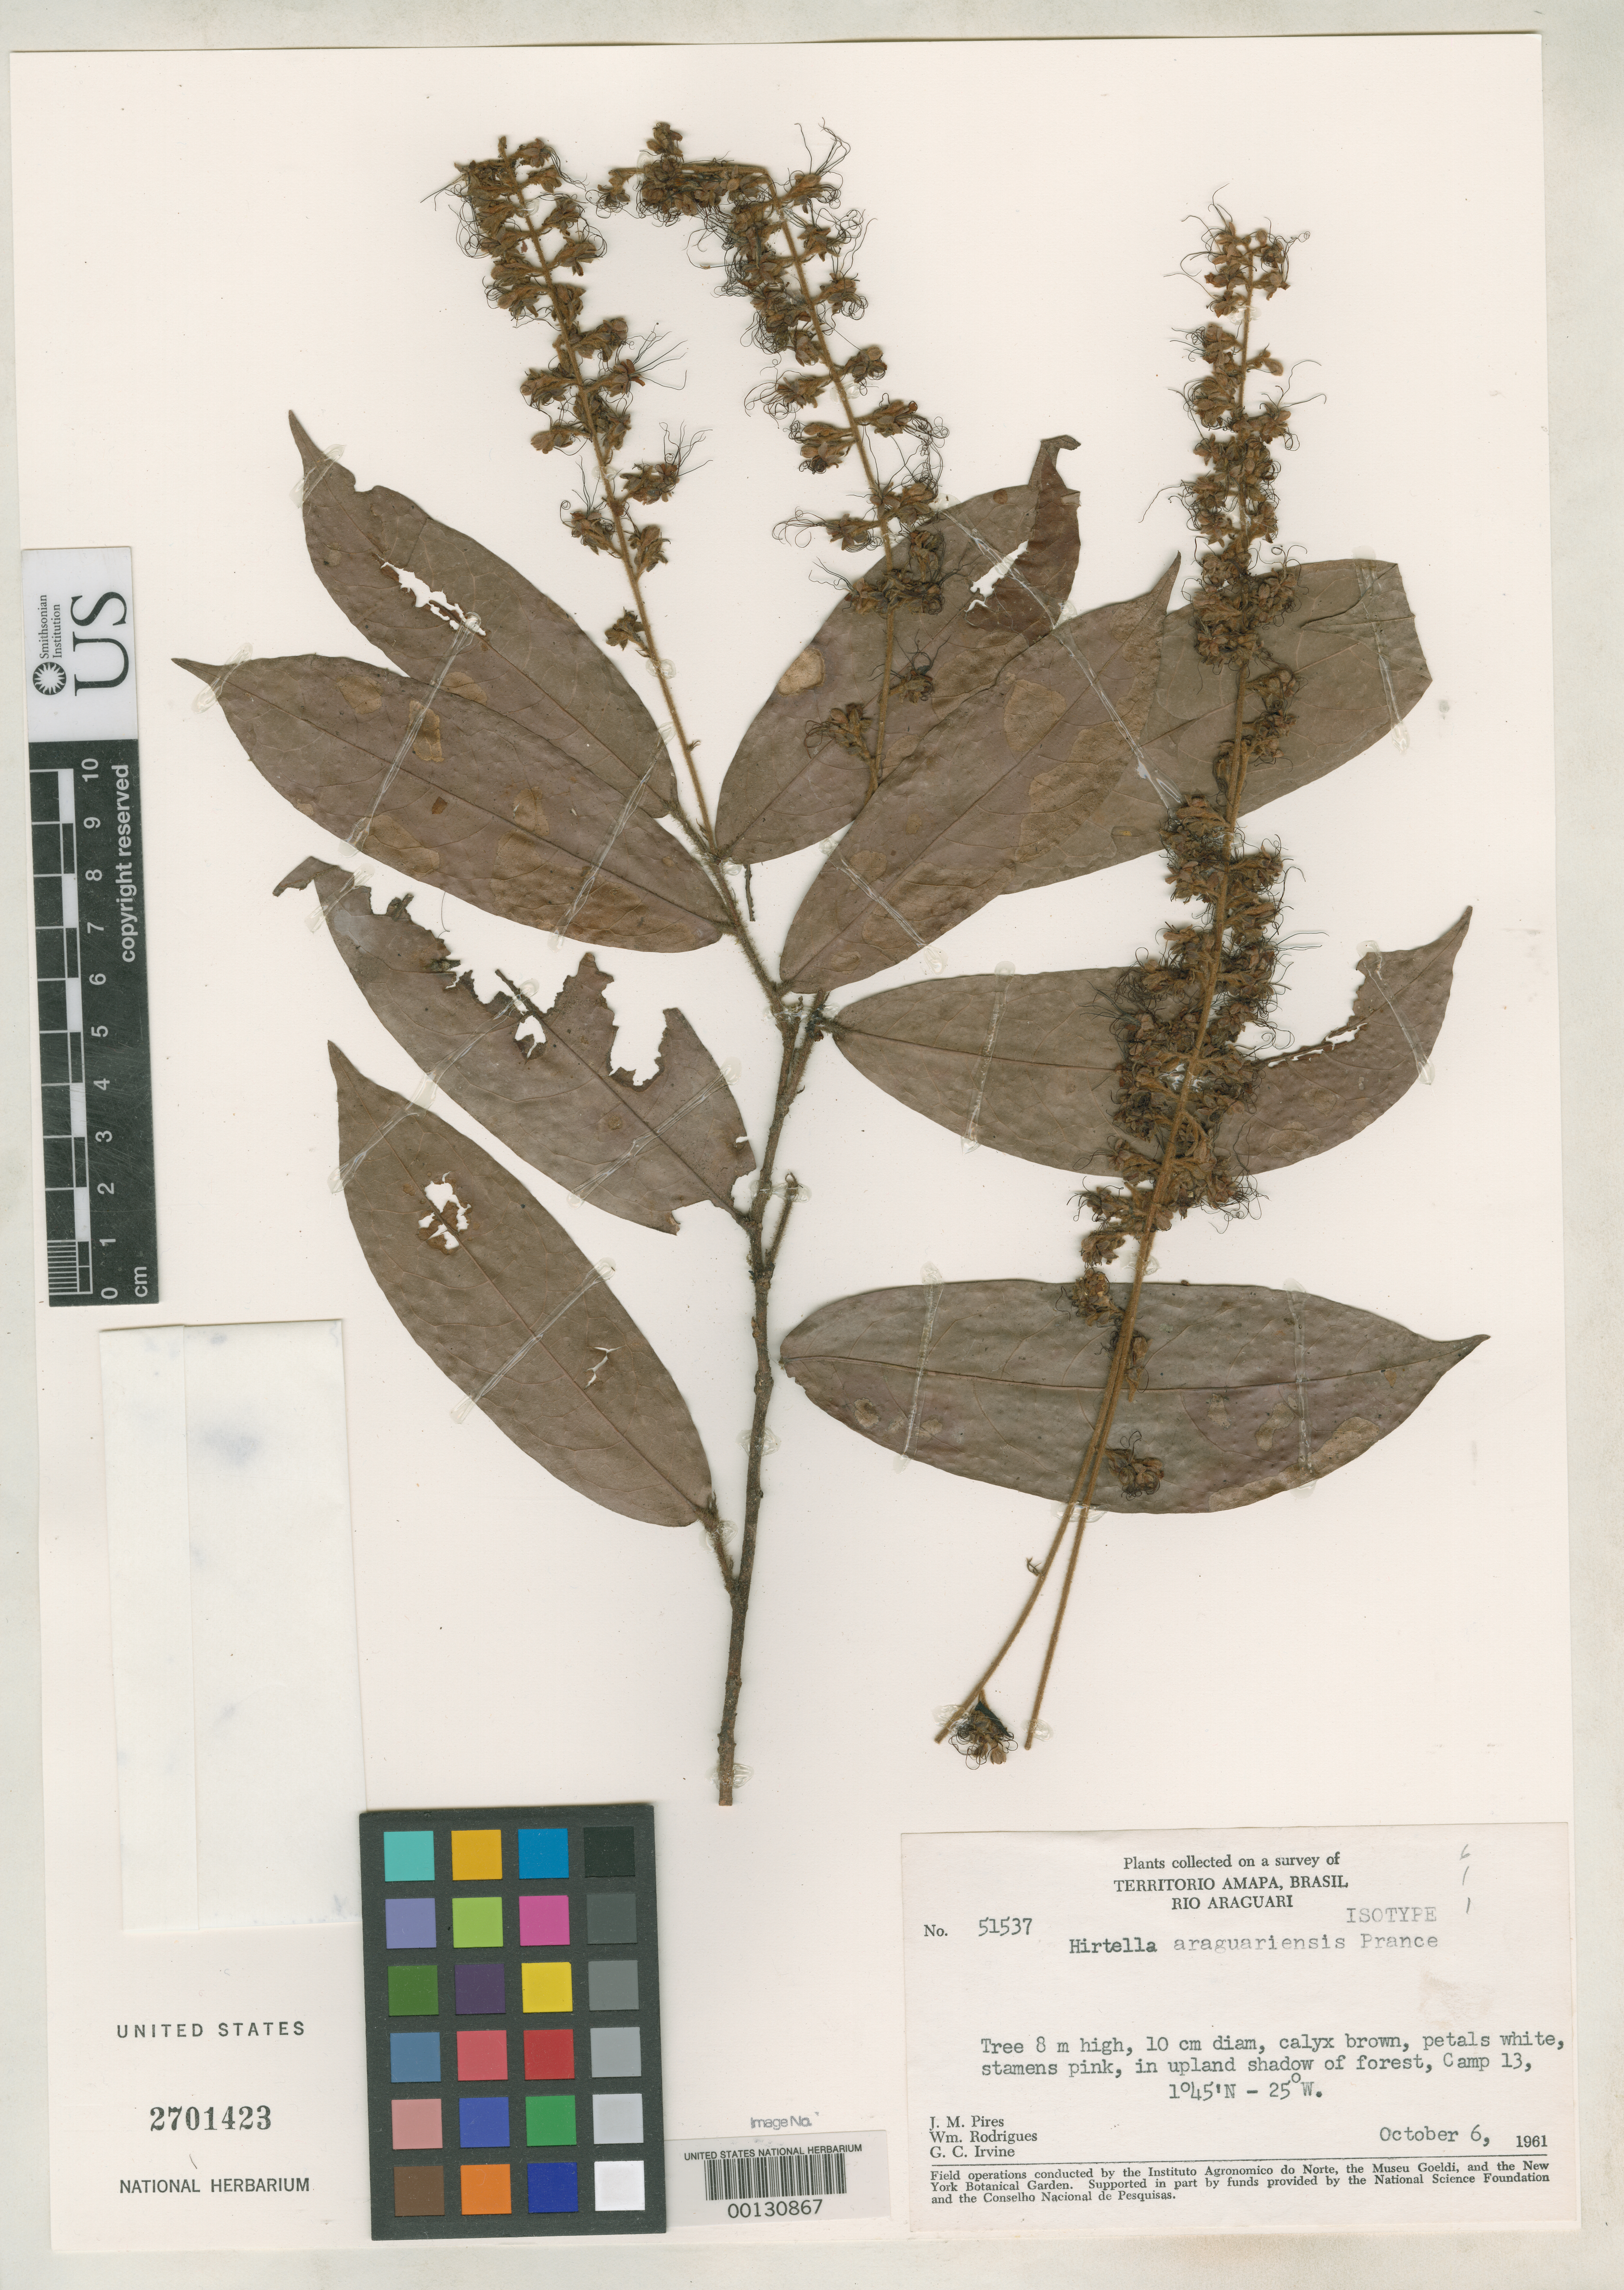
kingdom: Plantae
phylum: Tracheophyta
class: Magnoliopsida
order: Malpighiales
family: Chrysobalanaceae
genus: Hirtella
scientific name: Hirtella araguariensis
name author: Prance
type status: Isotype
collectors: J. M. Pires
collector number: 51537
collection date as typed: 06 Oct 1961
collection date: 1961-10-06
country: Brazil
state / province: Amapá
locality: Rio Araguari.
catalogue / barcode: US 2701423